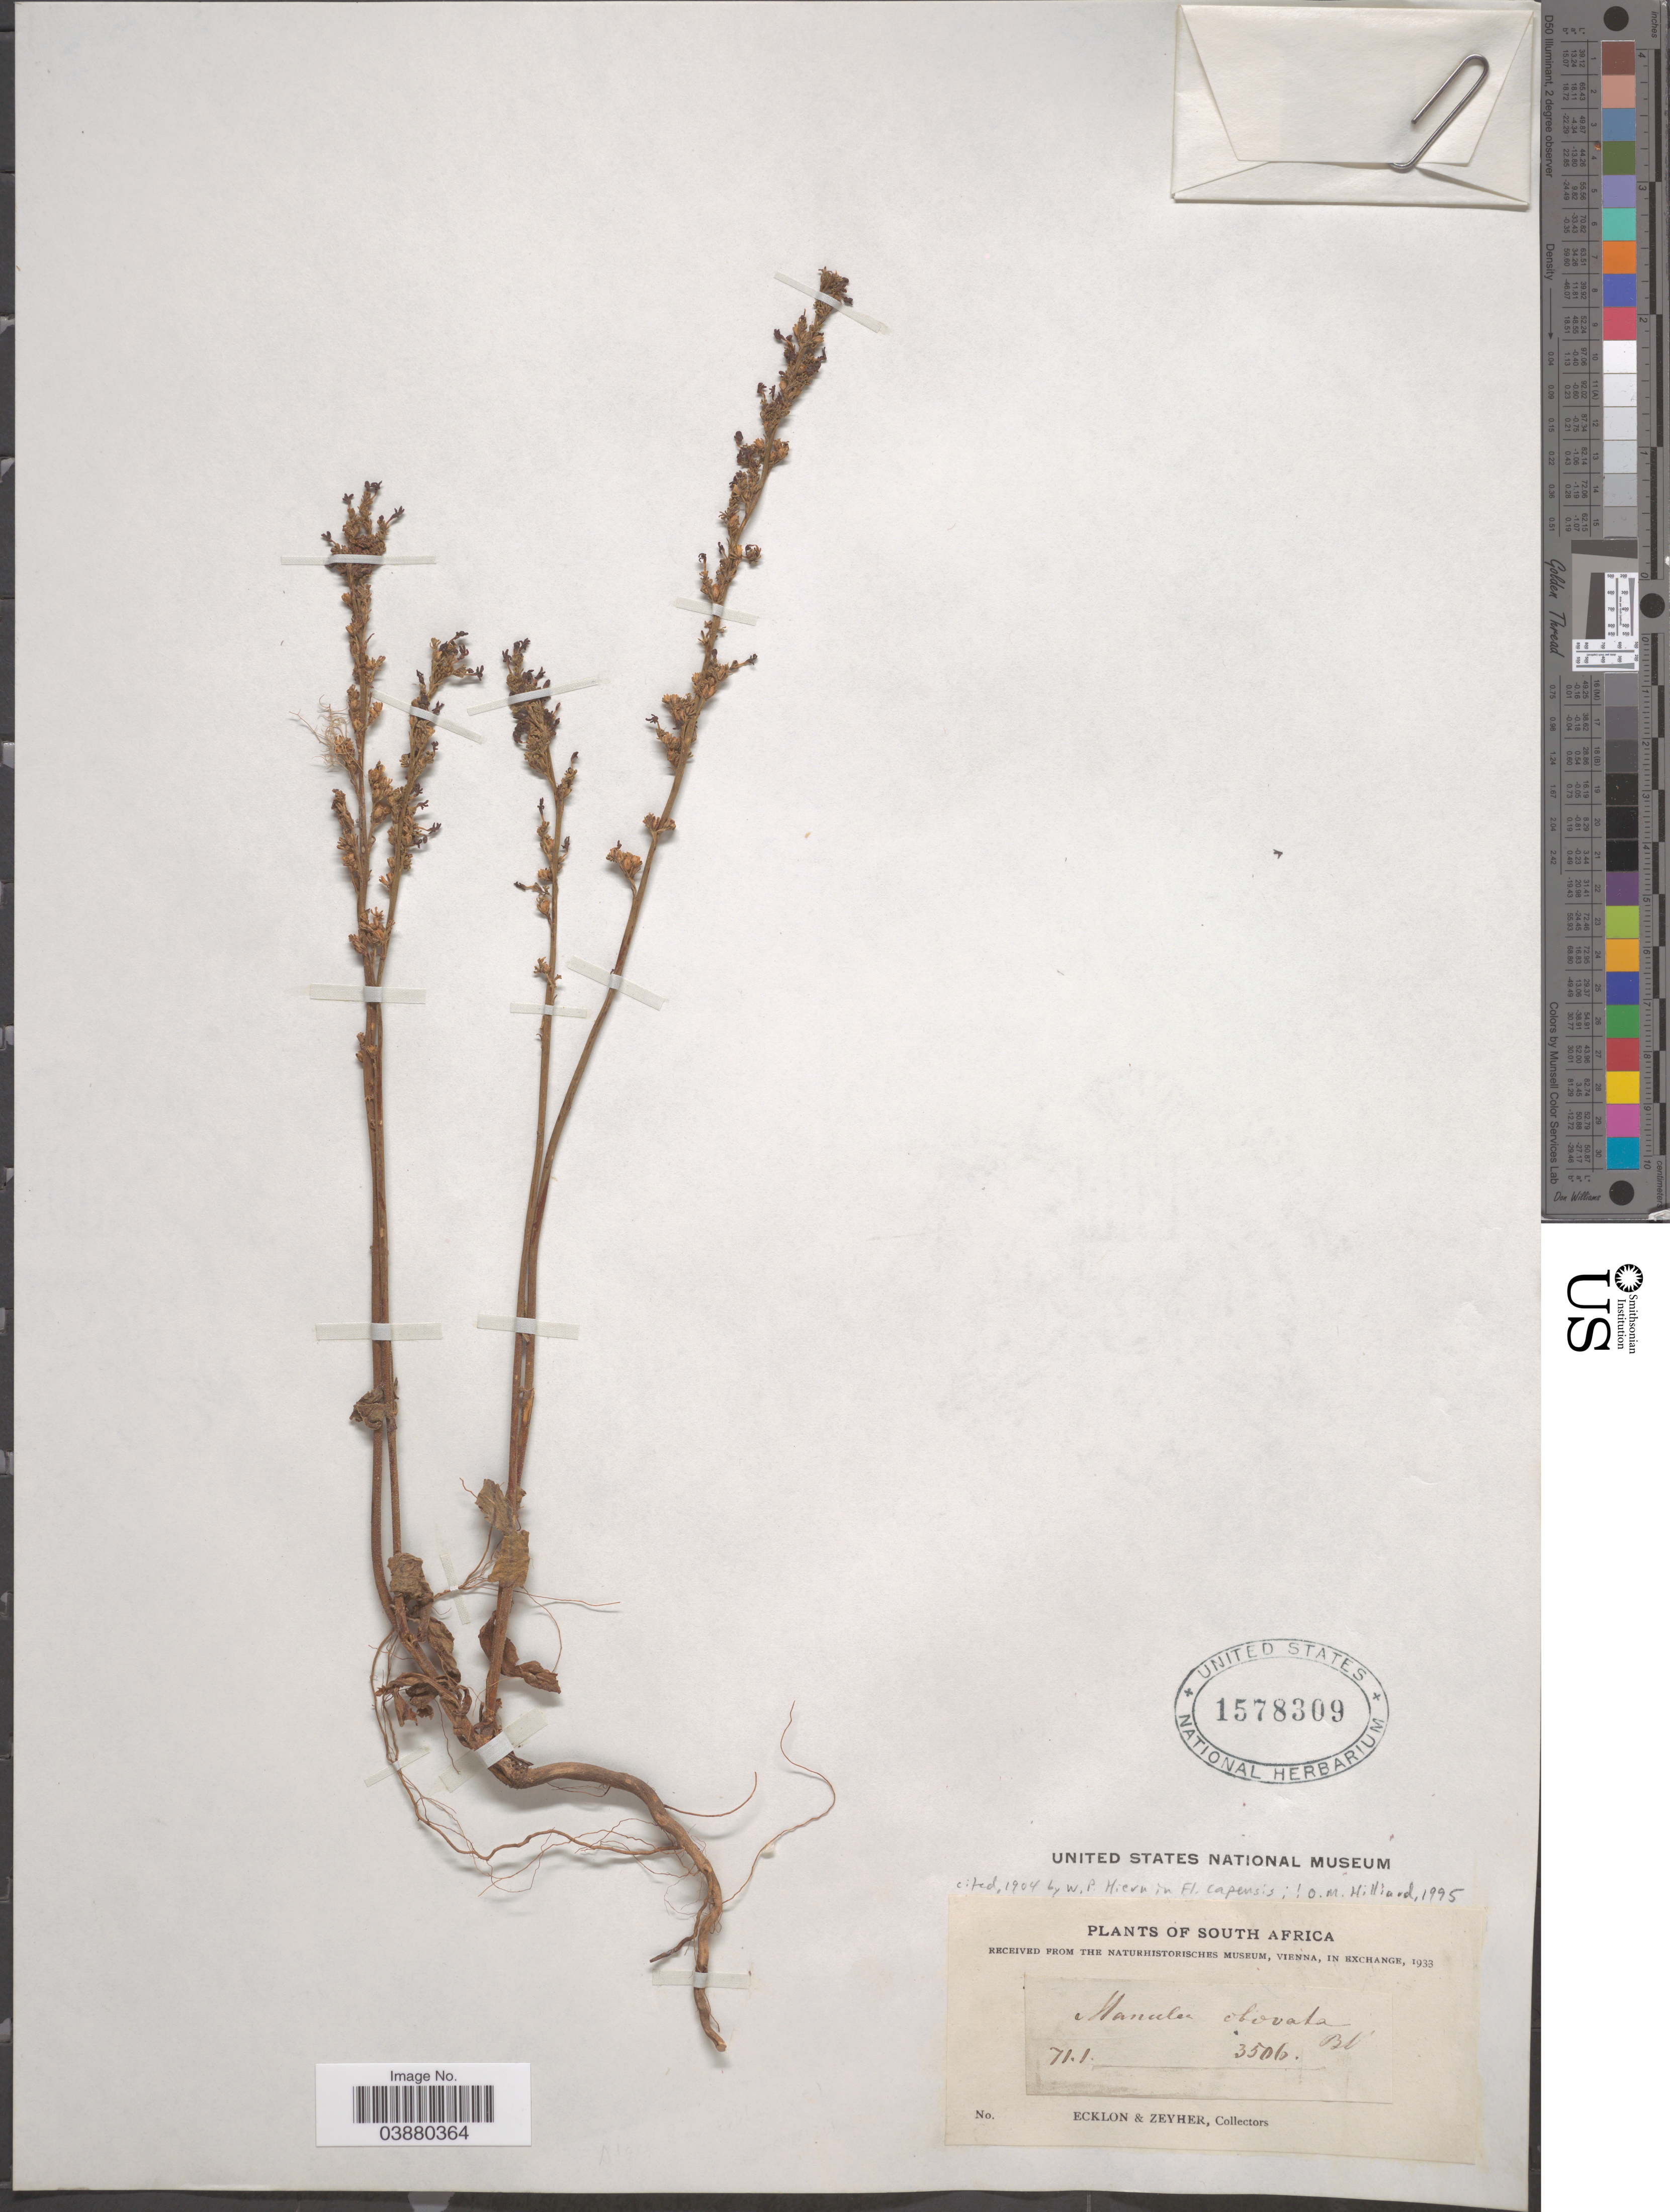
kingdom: Plantae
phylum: Tracheophyta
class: Magnoliopsida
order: Lamiales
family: Scrophulariaceae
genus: Manulea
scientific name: Manulea obovata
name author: Benth.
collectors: -. Ecklon & -. Zeyher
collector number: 711/3506 ?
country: South Africa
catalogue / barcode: US 1578309